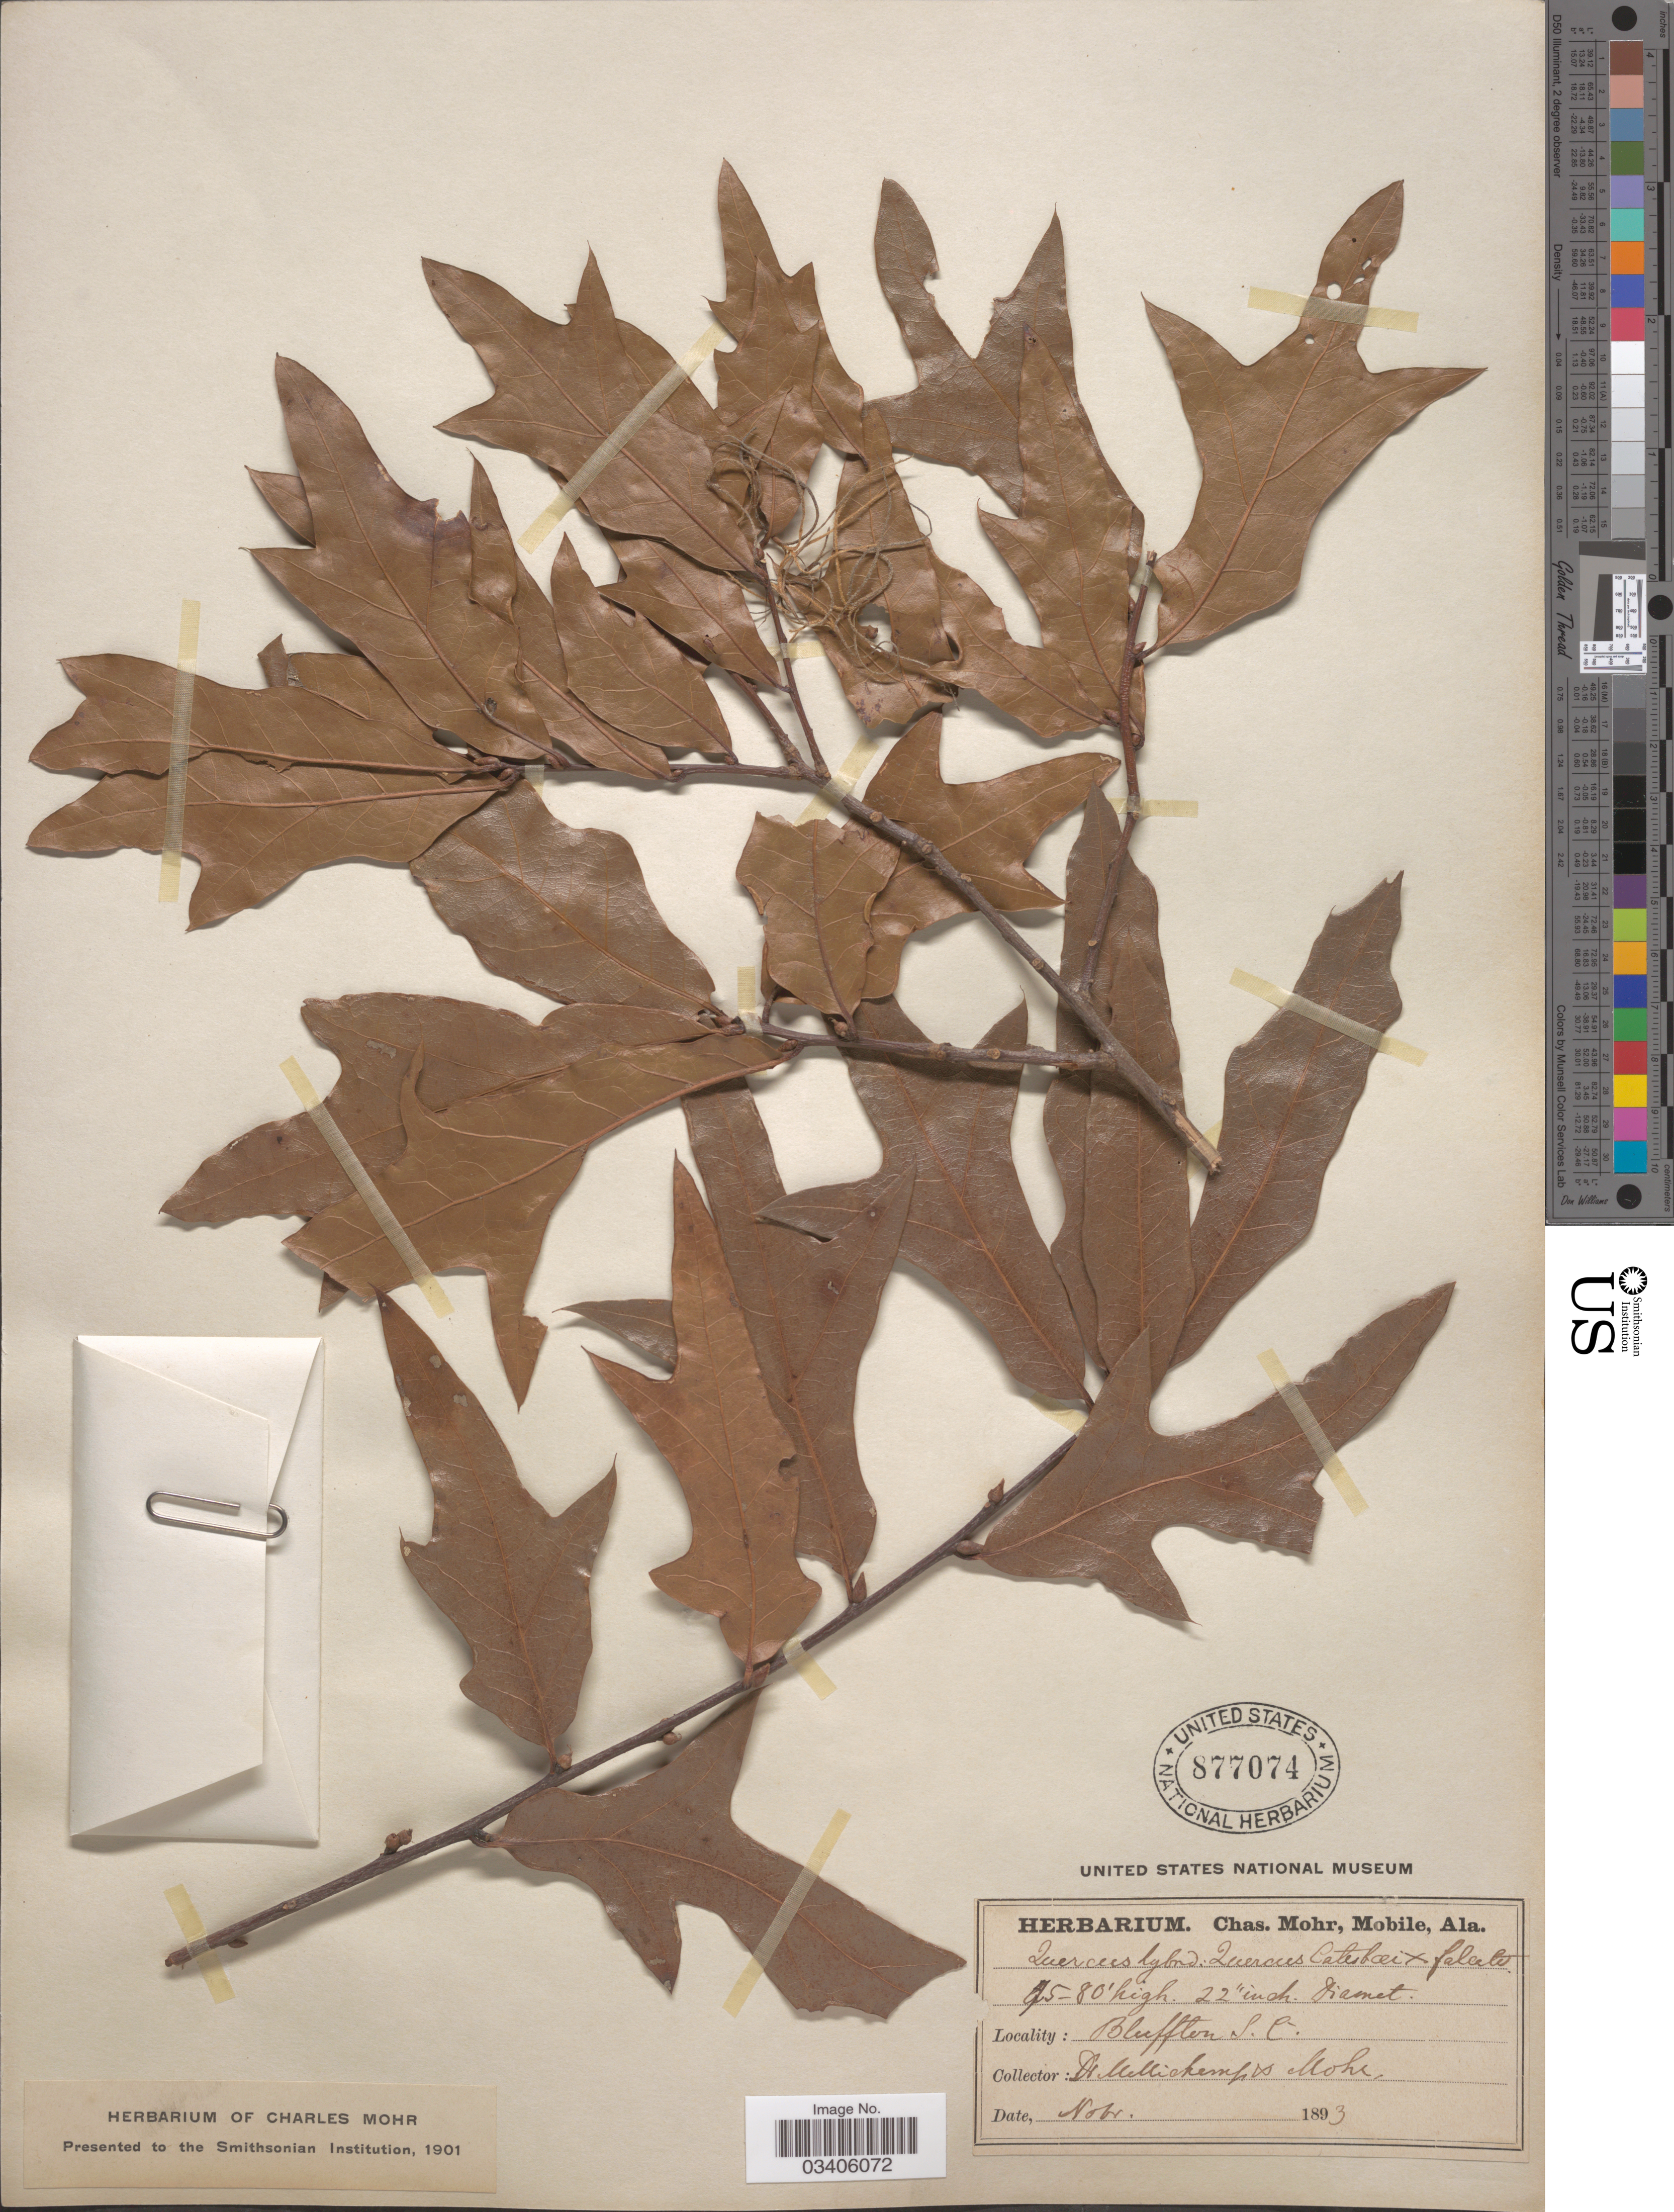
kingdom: Plantae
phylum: Tracheophyta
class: Magnoliopsida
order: Fagales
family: Fagaceae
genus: Quercus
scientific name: Quercus laevis x Q. falcata Michx.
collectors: -. Mellichamp & Mohr, C. T. (herbarium)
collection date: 1893-11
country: United States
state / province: South Carolina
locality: Bluffton.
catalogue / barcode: US 877074